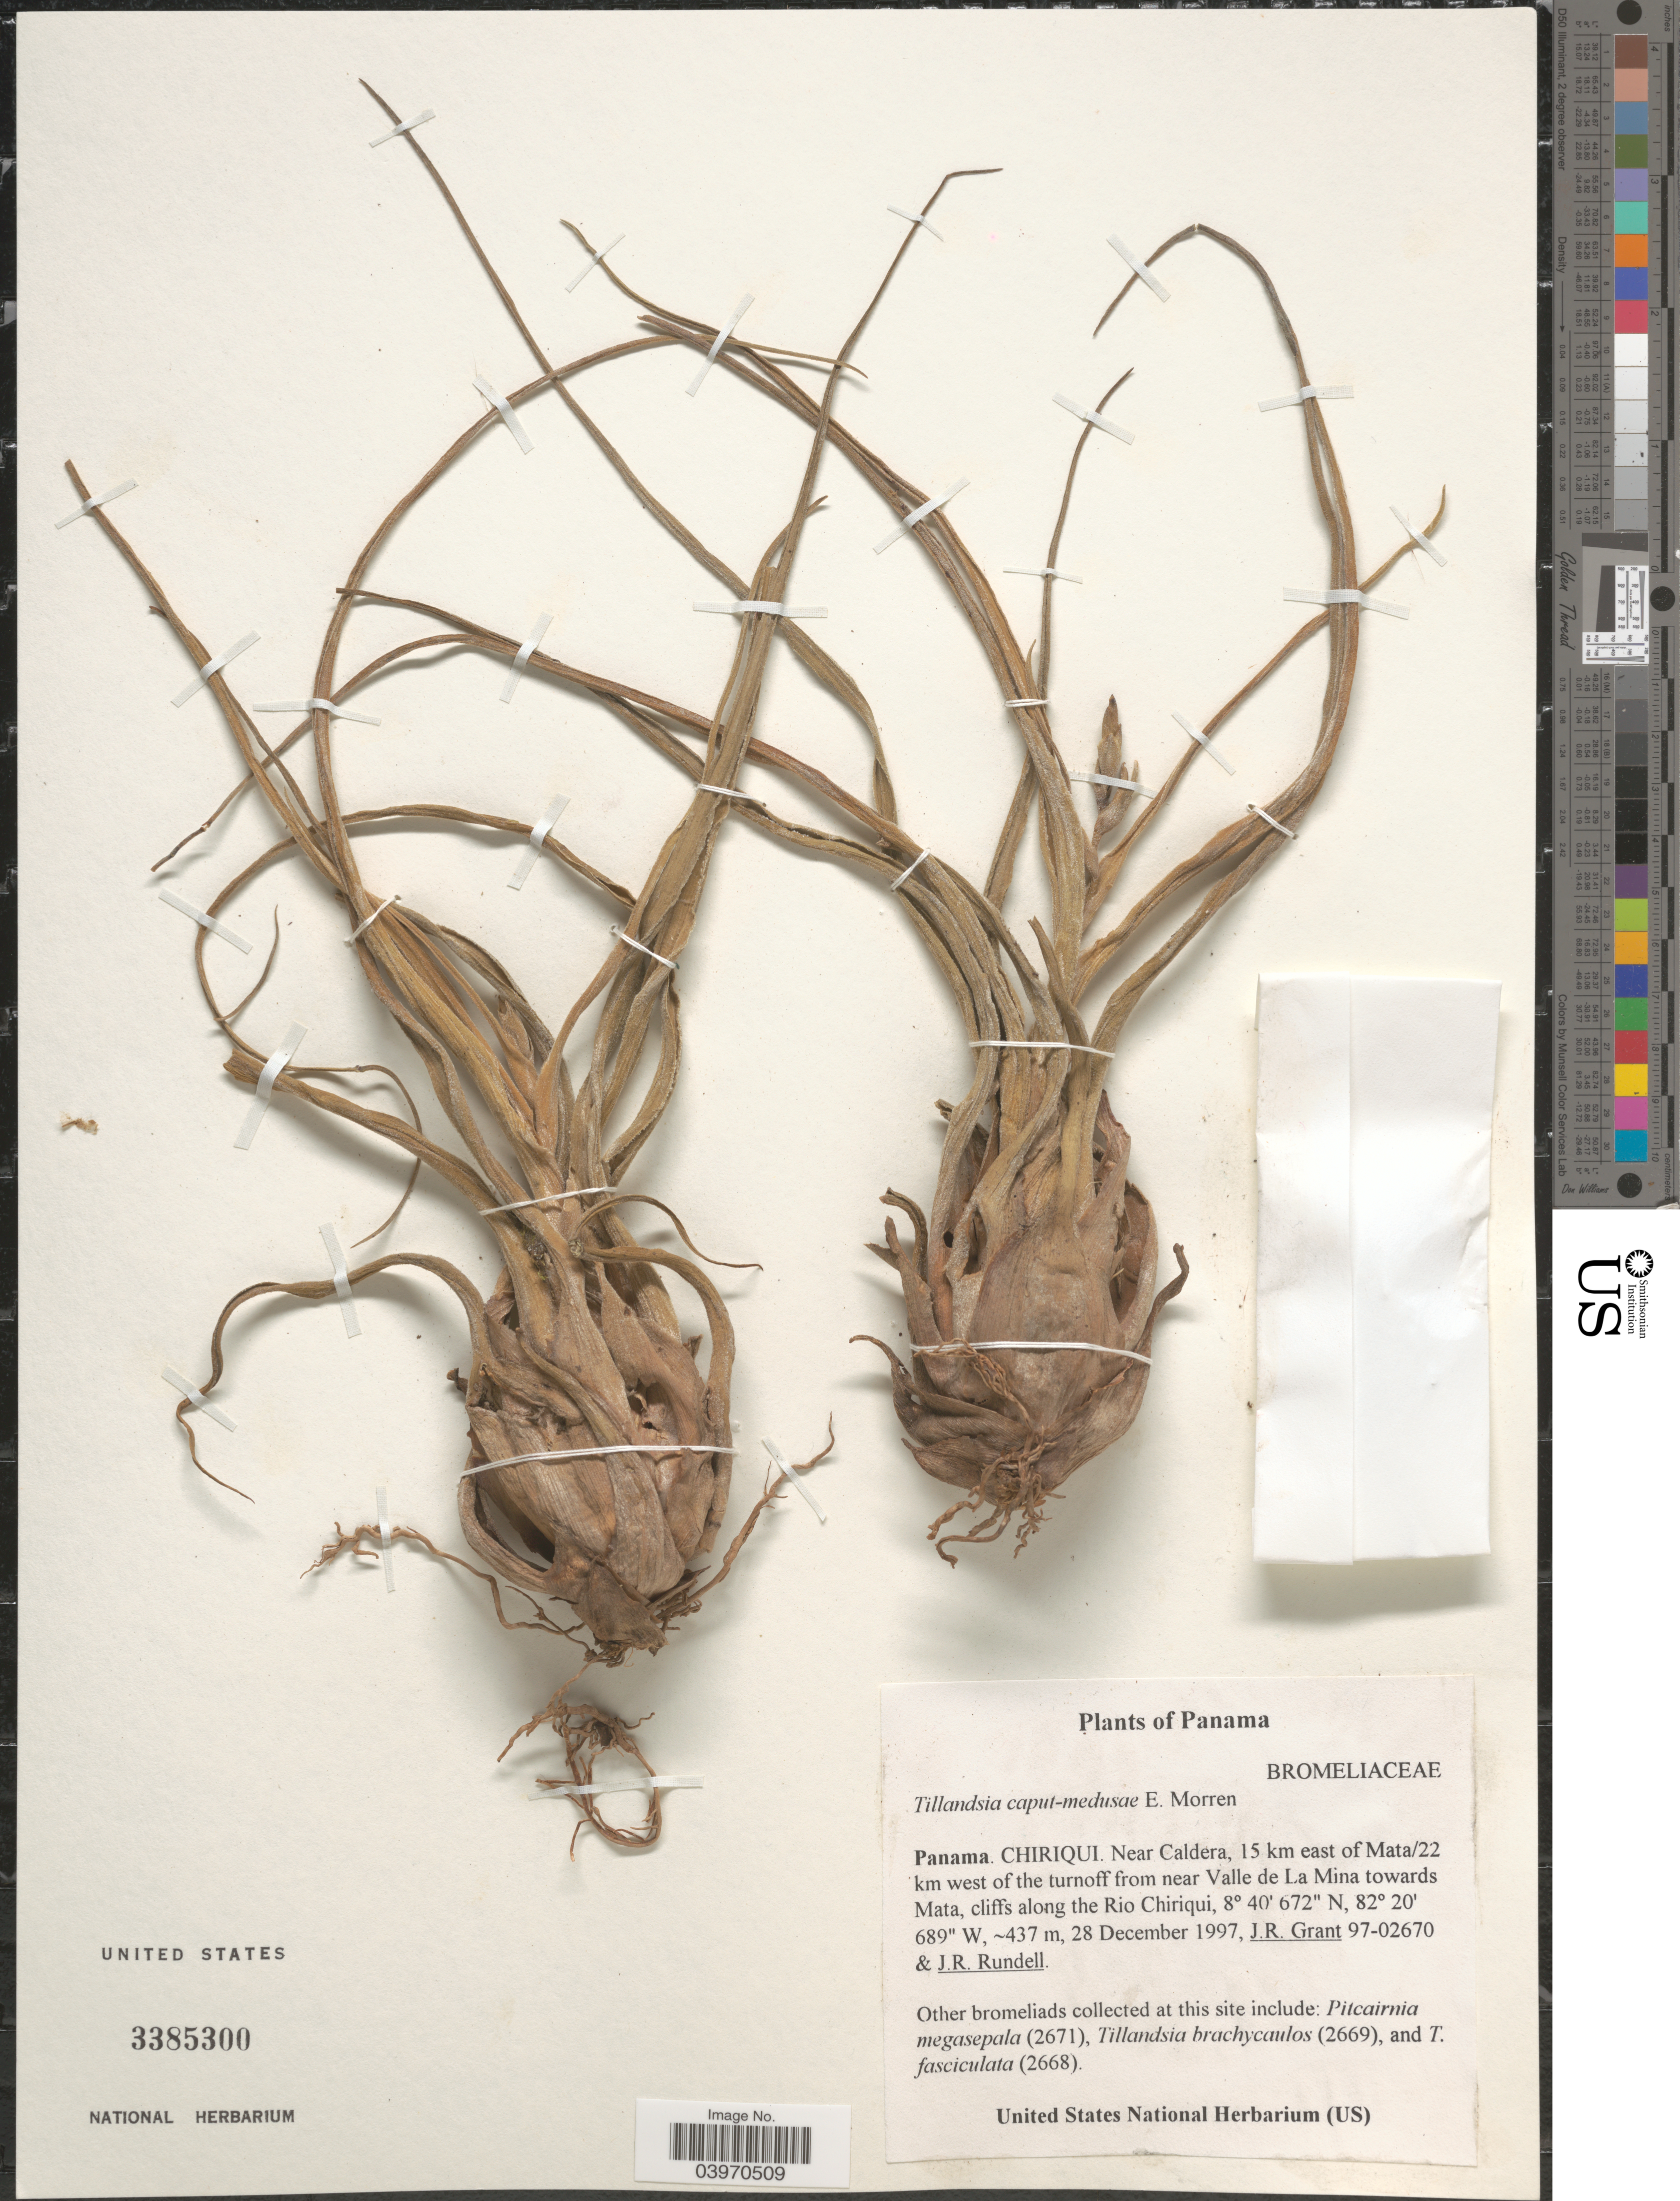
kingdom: Plantae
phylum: Tracheophyta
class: Liliopsida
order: Poales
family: Bromeliaceae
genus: Tillandsia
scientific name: Tillandsia caput-medusae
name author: É. Morren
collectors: J. Grant & J. R. Rundell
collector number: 97-02670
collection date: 1997-12-28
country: Panama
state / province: Chiriqui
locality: Near Caldera, 15 km east of Mata/22 km west of the turnoff from near Valle de La Mina towards Mata, cliffs along the Rio Chiriqui.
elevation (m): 437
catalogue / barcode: US 3385300